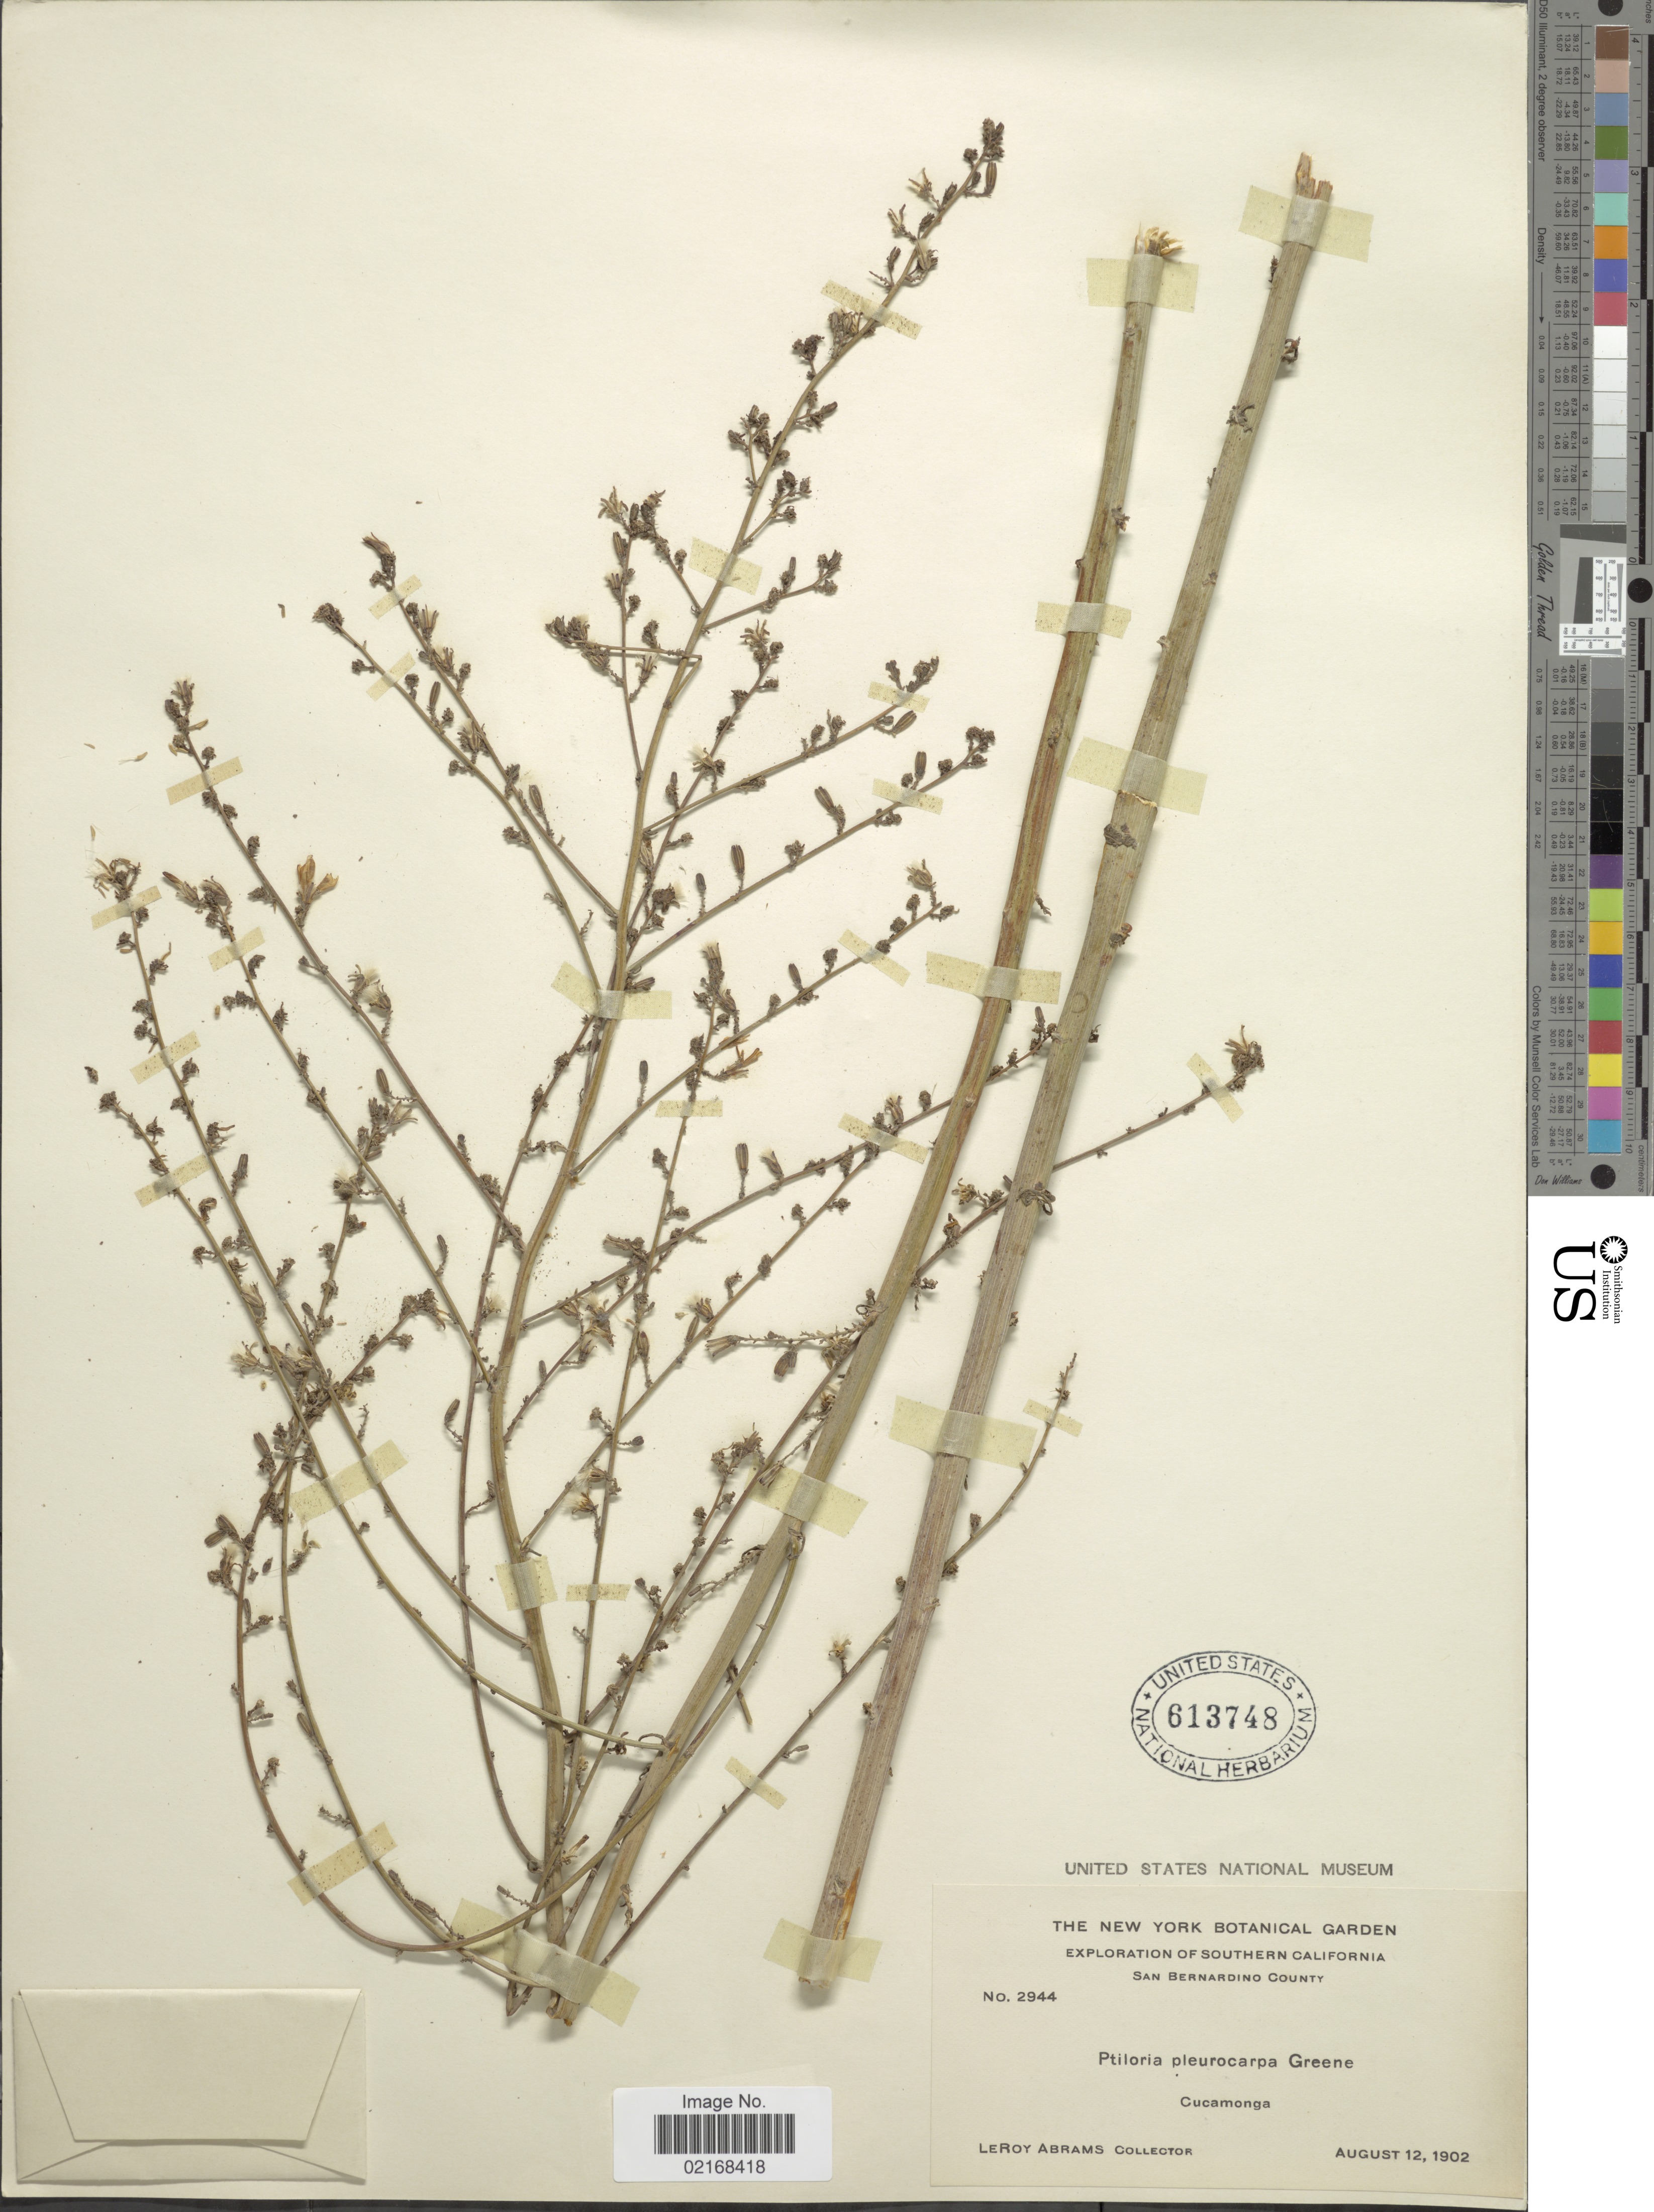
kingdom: Plantae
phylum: Tracheophyta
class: Magnoliopsida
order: Asterales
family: Asteraceae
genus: Stephanomeria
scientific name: Stephanomeria virgata subsp. pleurocarpa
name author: (Greene) Gottlieb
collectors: L. Abrams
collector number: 2944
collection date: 1902-08-12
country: United States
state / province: California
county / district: San Bernardino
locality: Southern California, San Bernardino County, Cucamonga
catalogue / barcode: US 613748